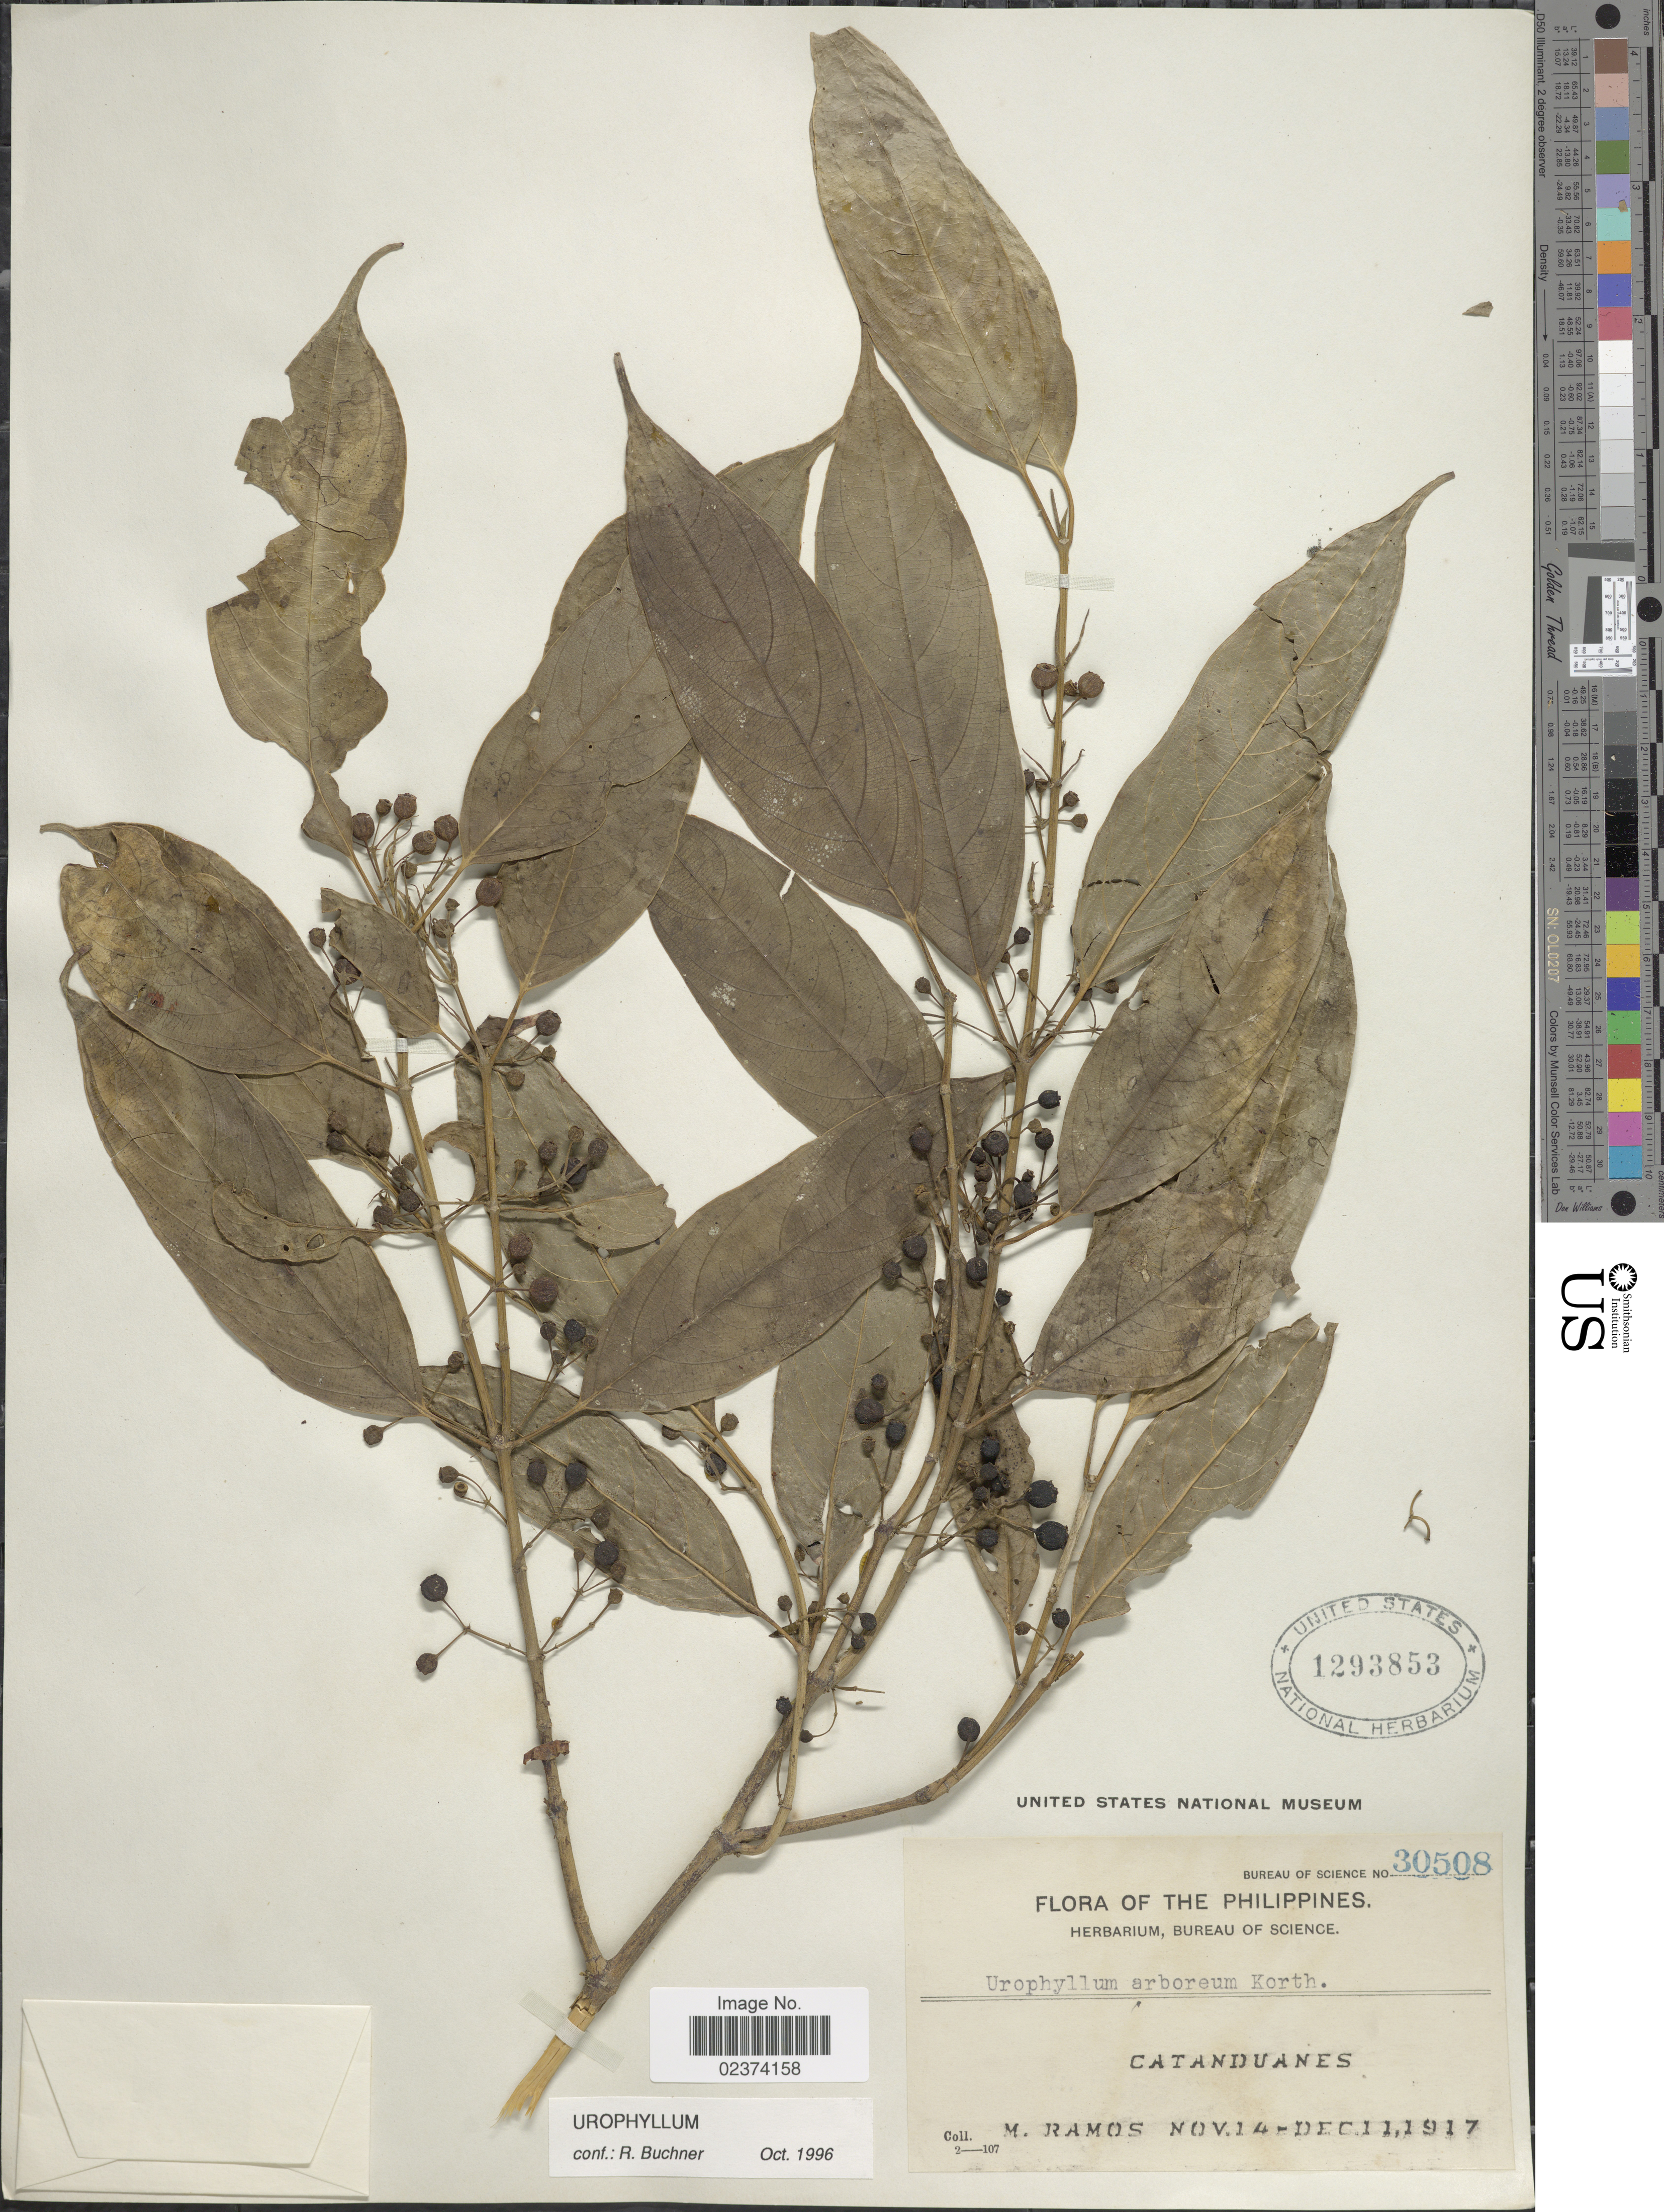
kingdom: Plantae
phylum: Tracheophyta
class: Magnoliopsida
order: Gentianales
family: Rubiaceae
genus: Urophyllum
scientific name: Urophyllum sp.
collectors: M. Ramos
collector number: Bureau of Science 30508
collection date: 1917-11-14/1917-12-11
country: Philippines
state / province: Bicol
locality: Catanduanes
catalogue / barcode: US 1293853